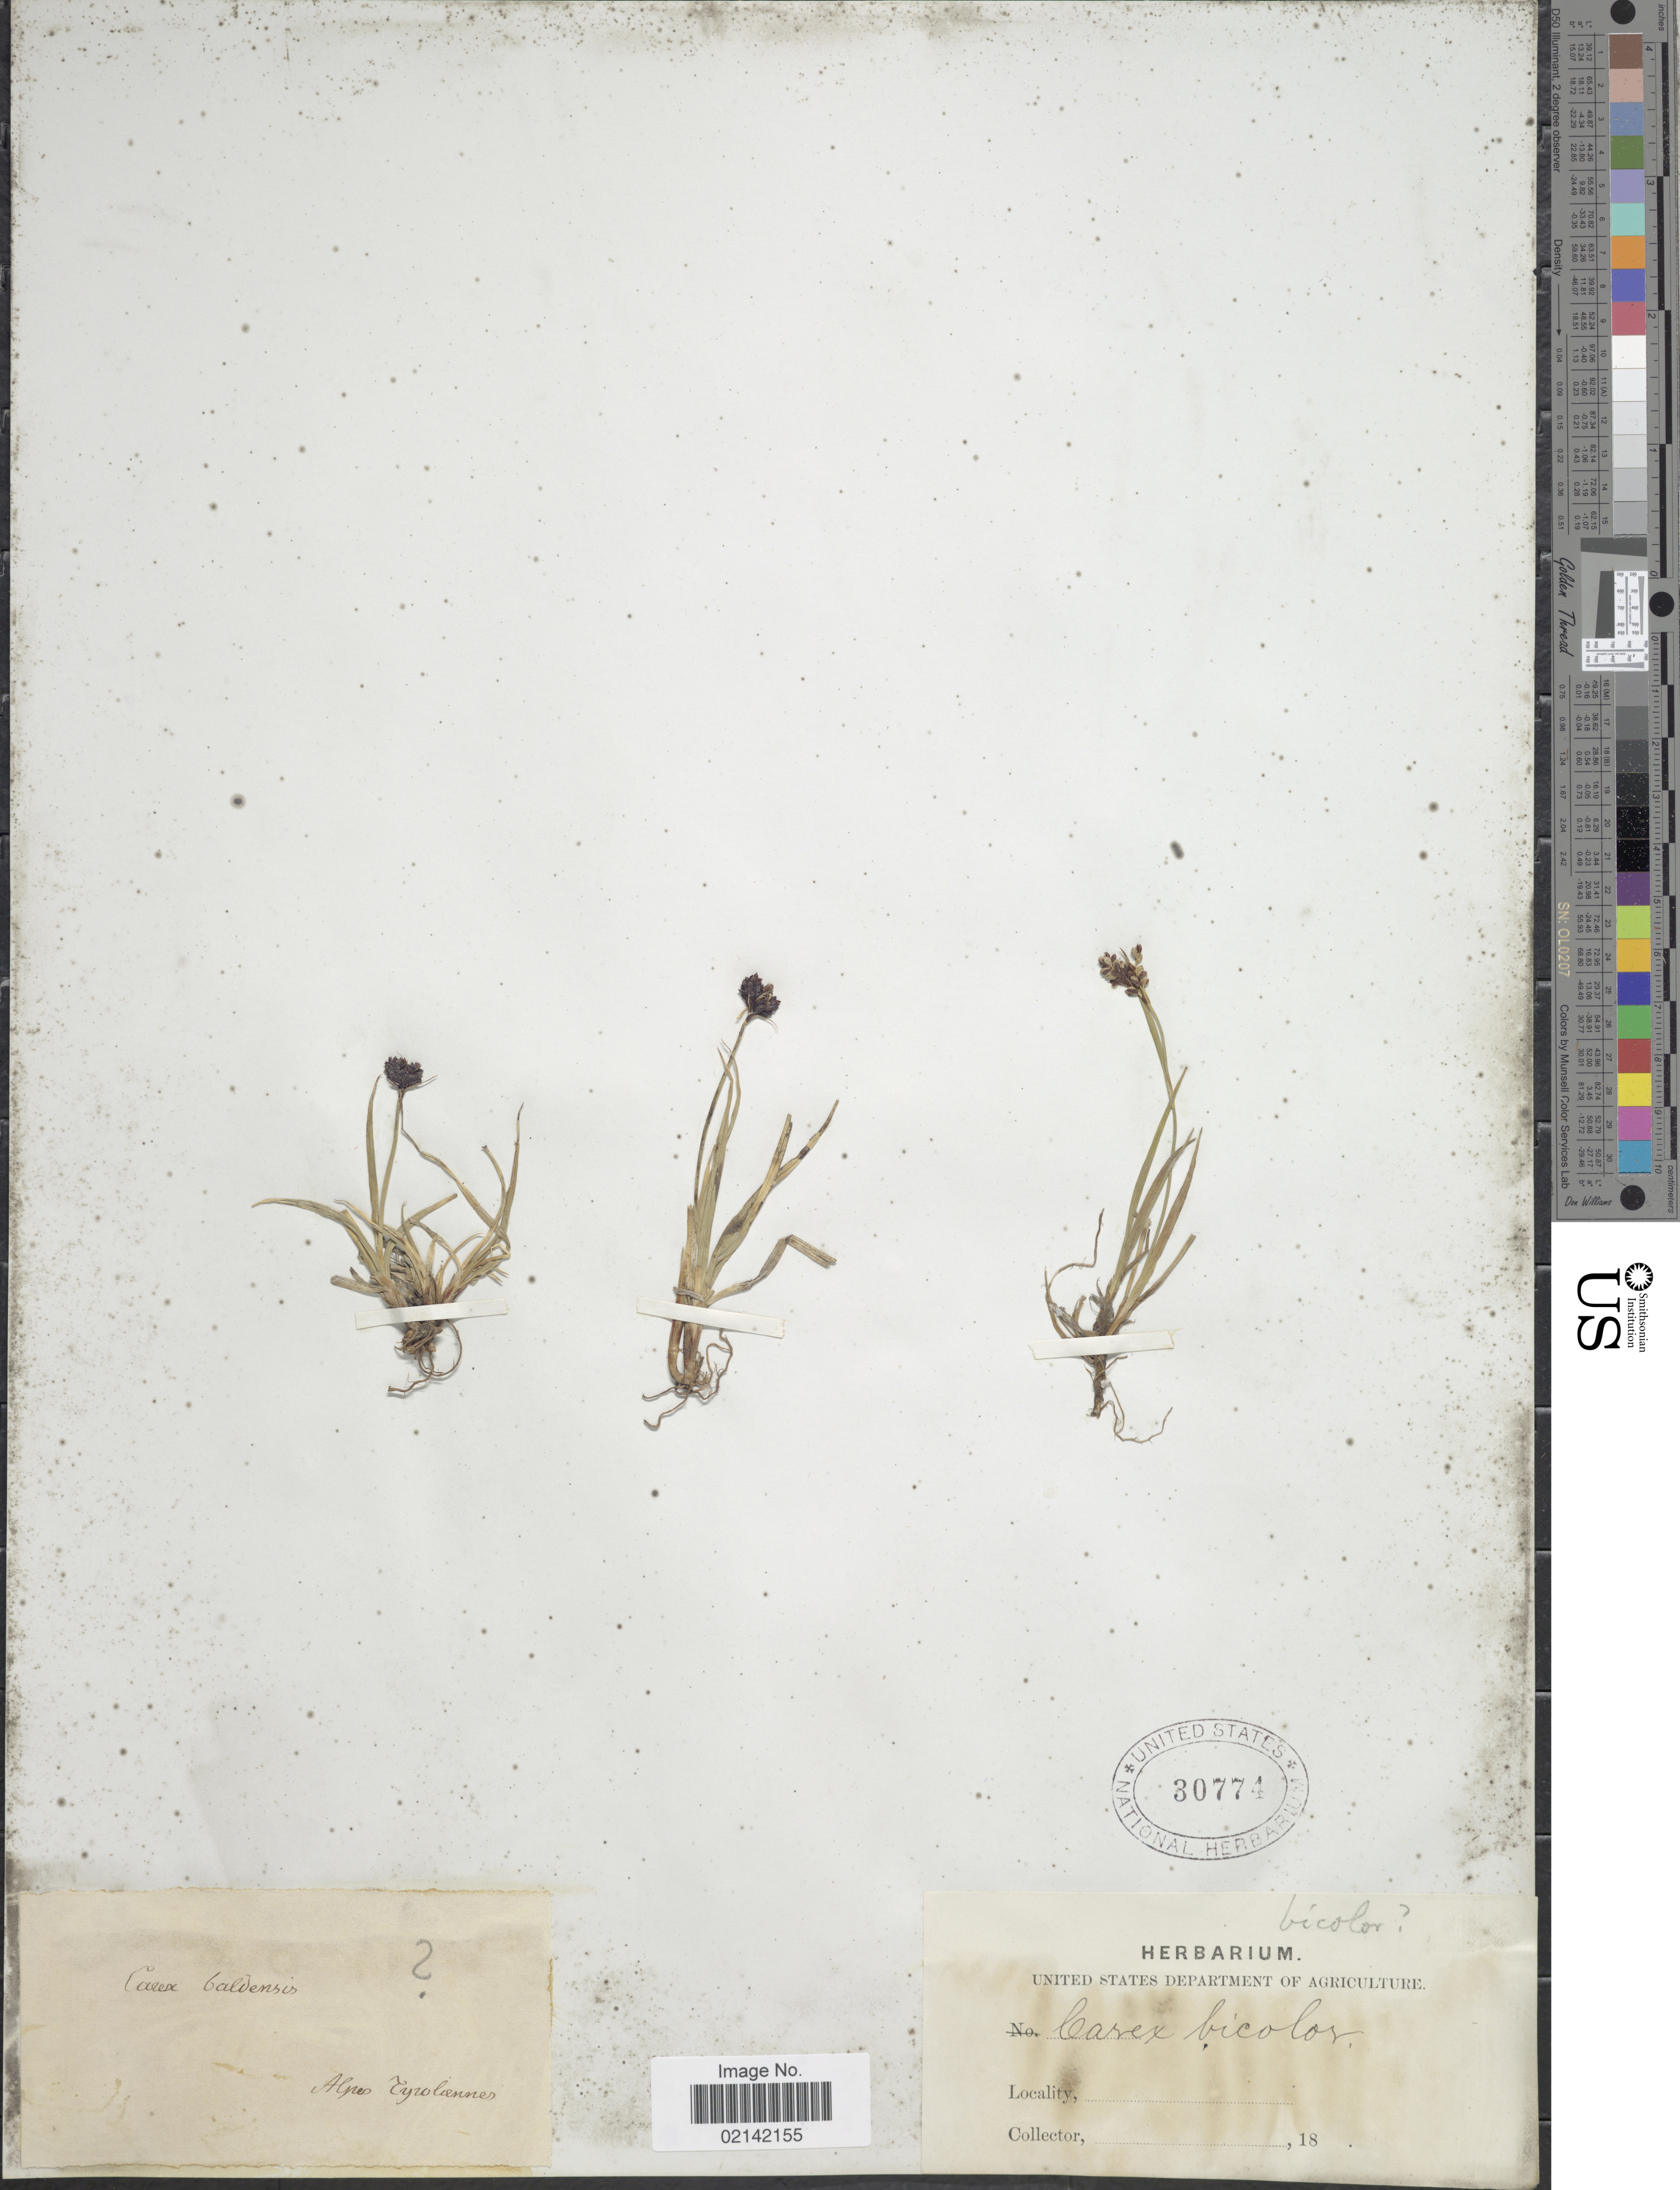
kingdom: Plantae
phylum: Tracheophyta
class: Liliopsida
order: Poales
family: Cyperaceae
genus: Carex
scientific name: Carex bicolor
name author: Bellardi ex All.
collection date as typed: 18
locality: Alpes Tyrolannes [interpreted]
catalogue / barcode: US 30774